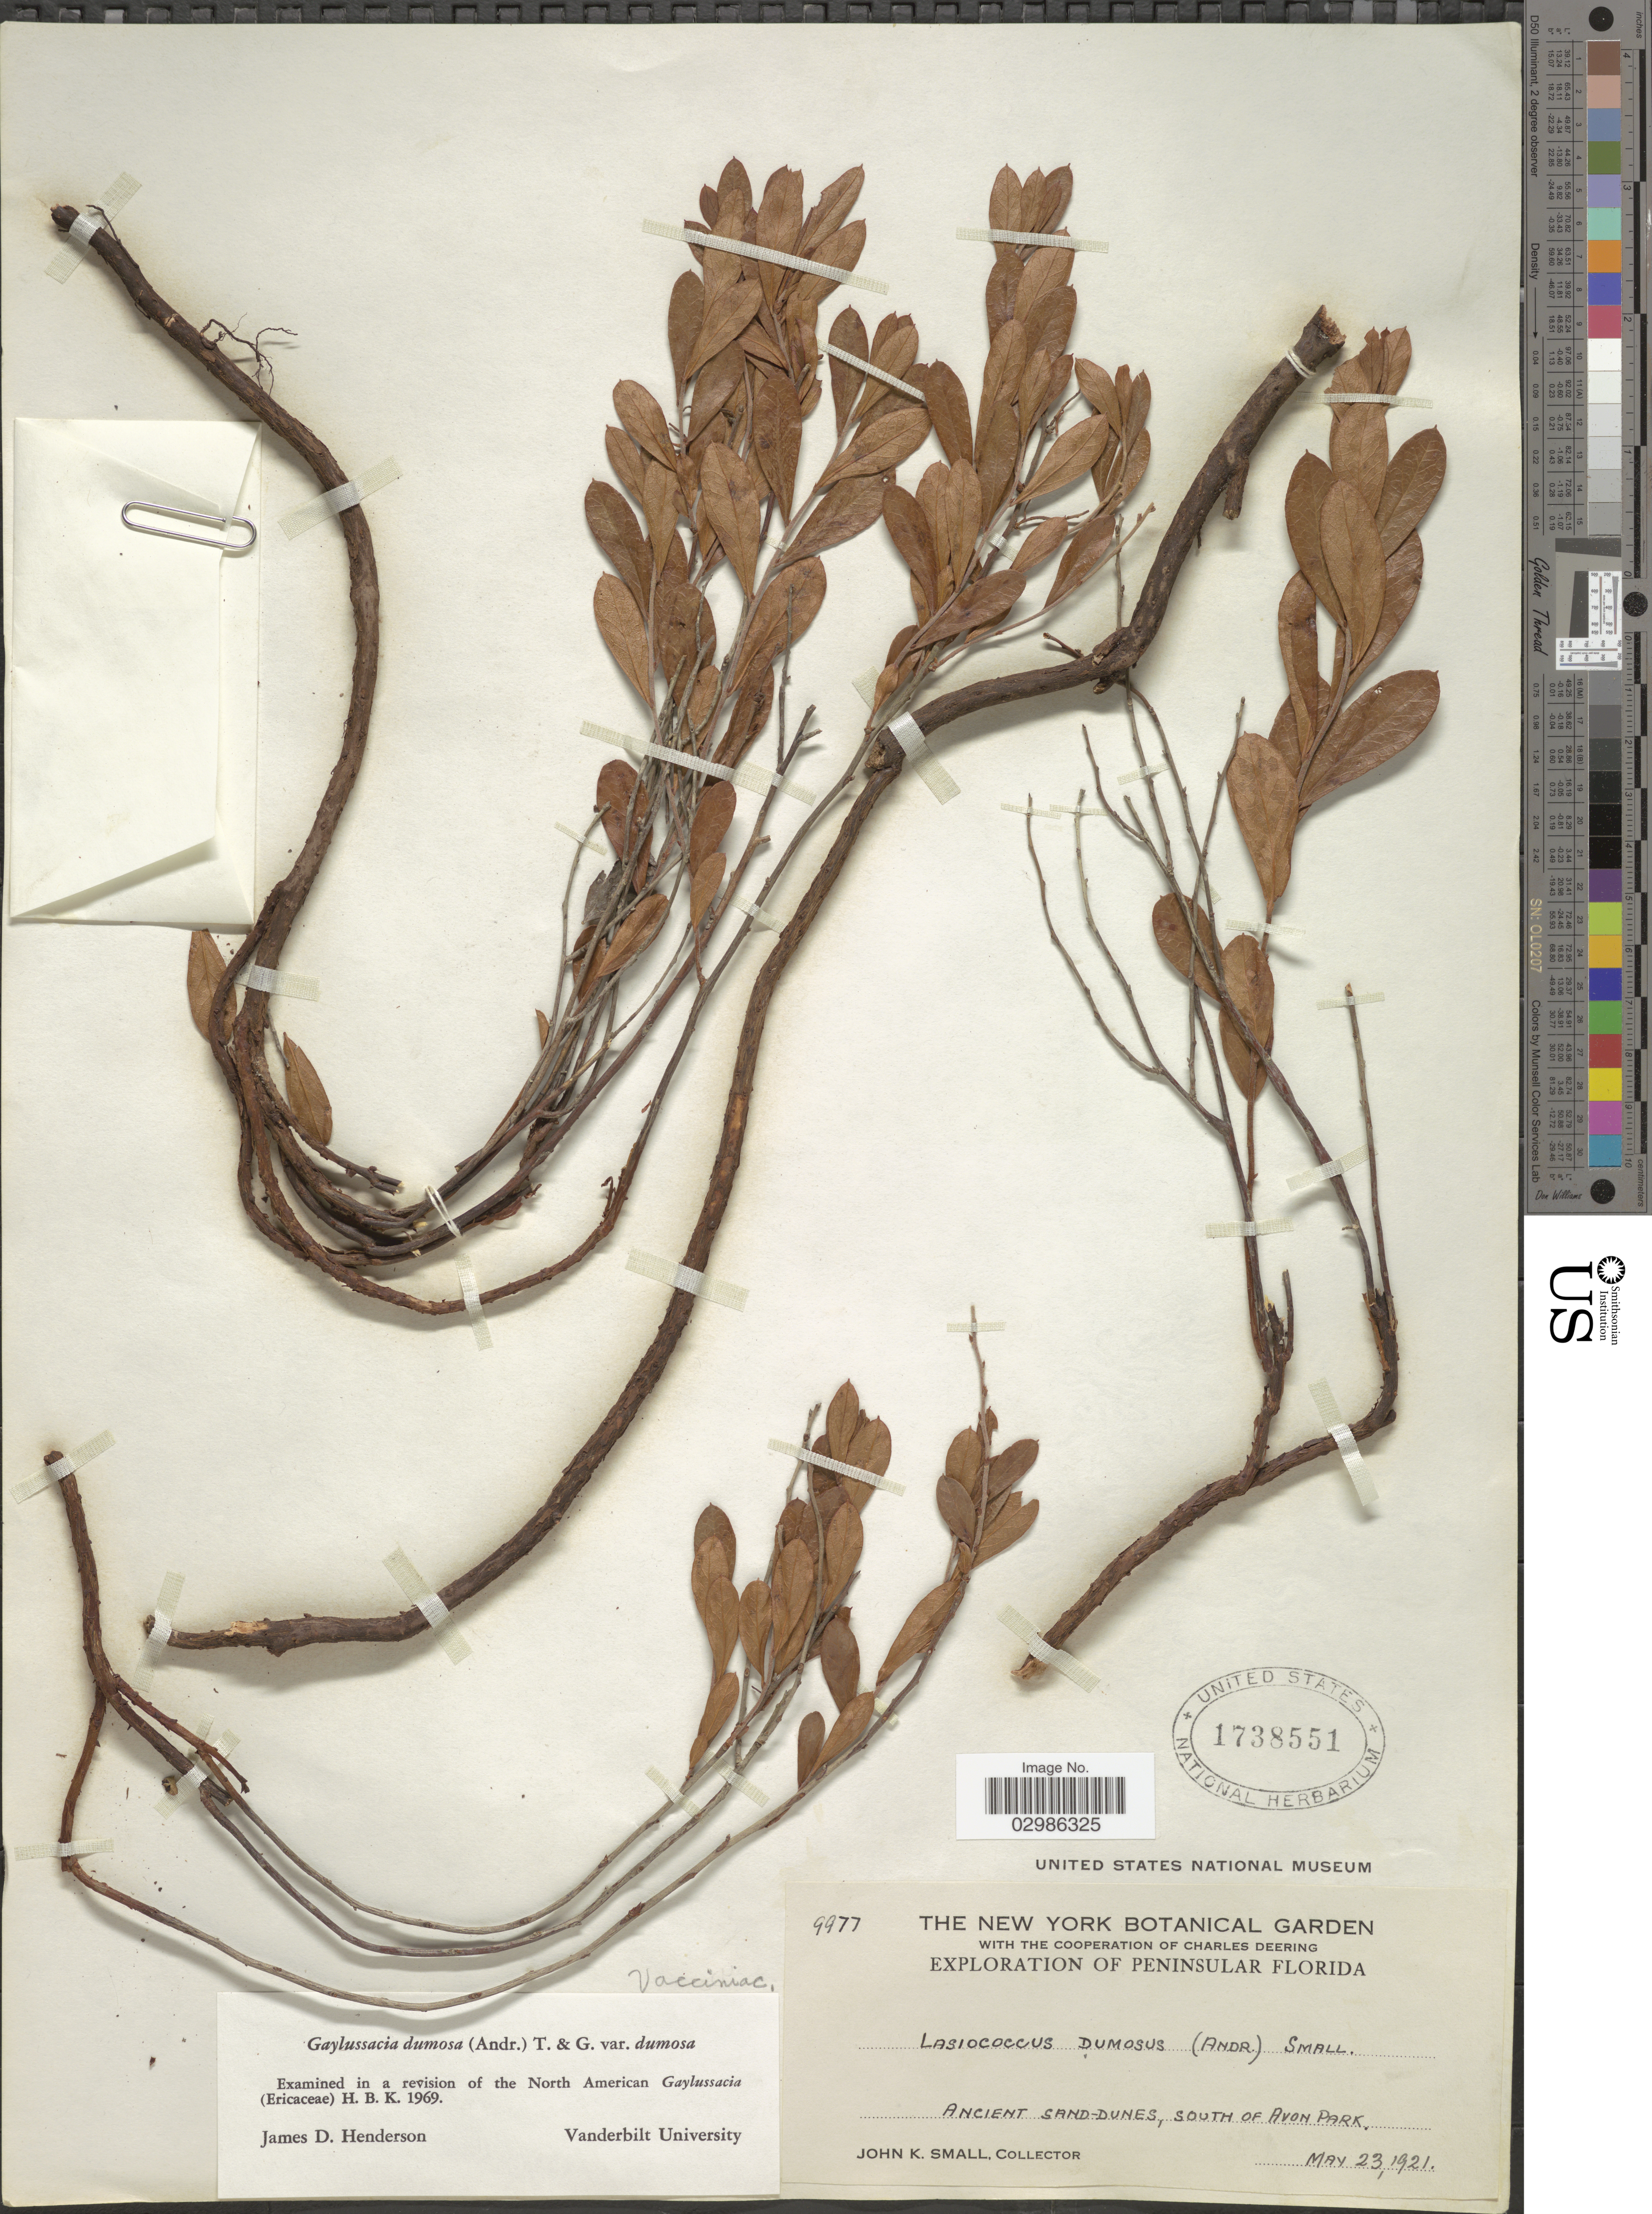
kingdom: Plantae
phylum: Tracheophyta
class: Magnoliopsida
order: Ericales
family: Ericaceae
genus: Gaylussacia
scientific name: Gaylussacia dumosa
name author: (Andrews) Torr. & A. Gray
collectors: J. K. Small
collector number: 9977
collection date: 1921-05-23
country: United States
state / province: Florida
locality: Peninsular Florida, South of Avon Park.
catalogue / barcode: US 1738551